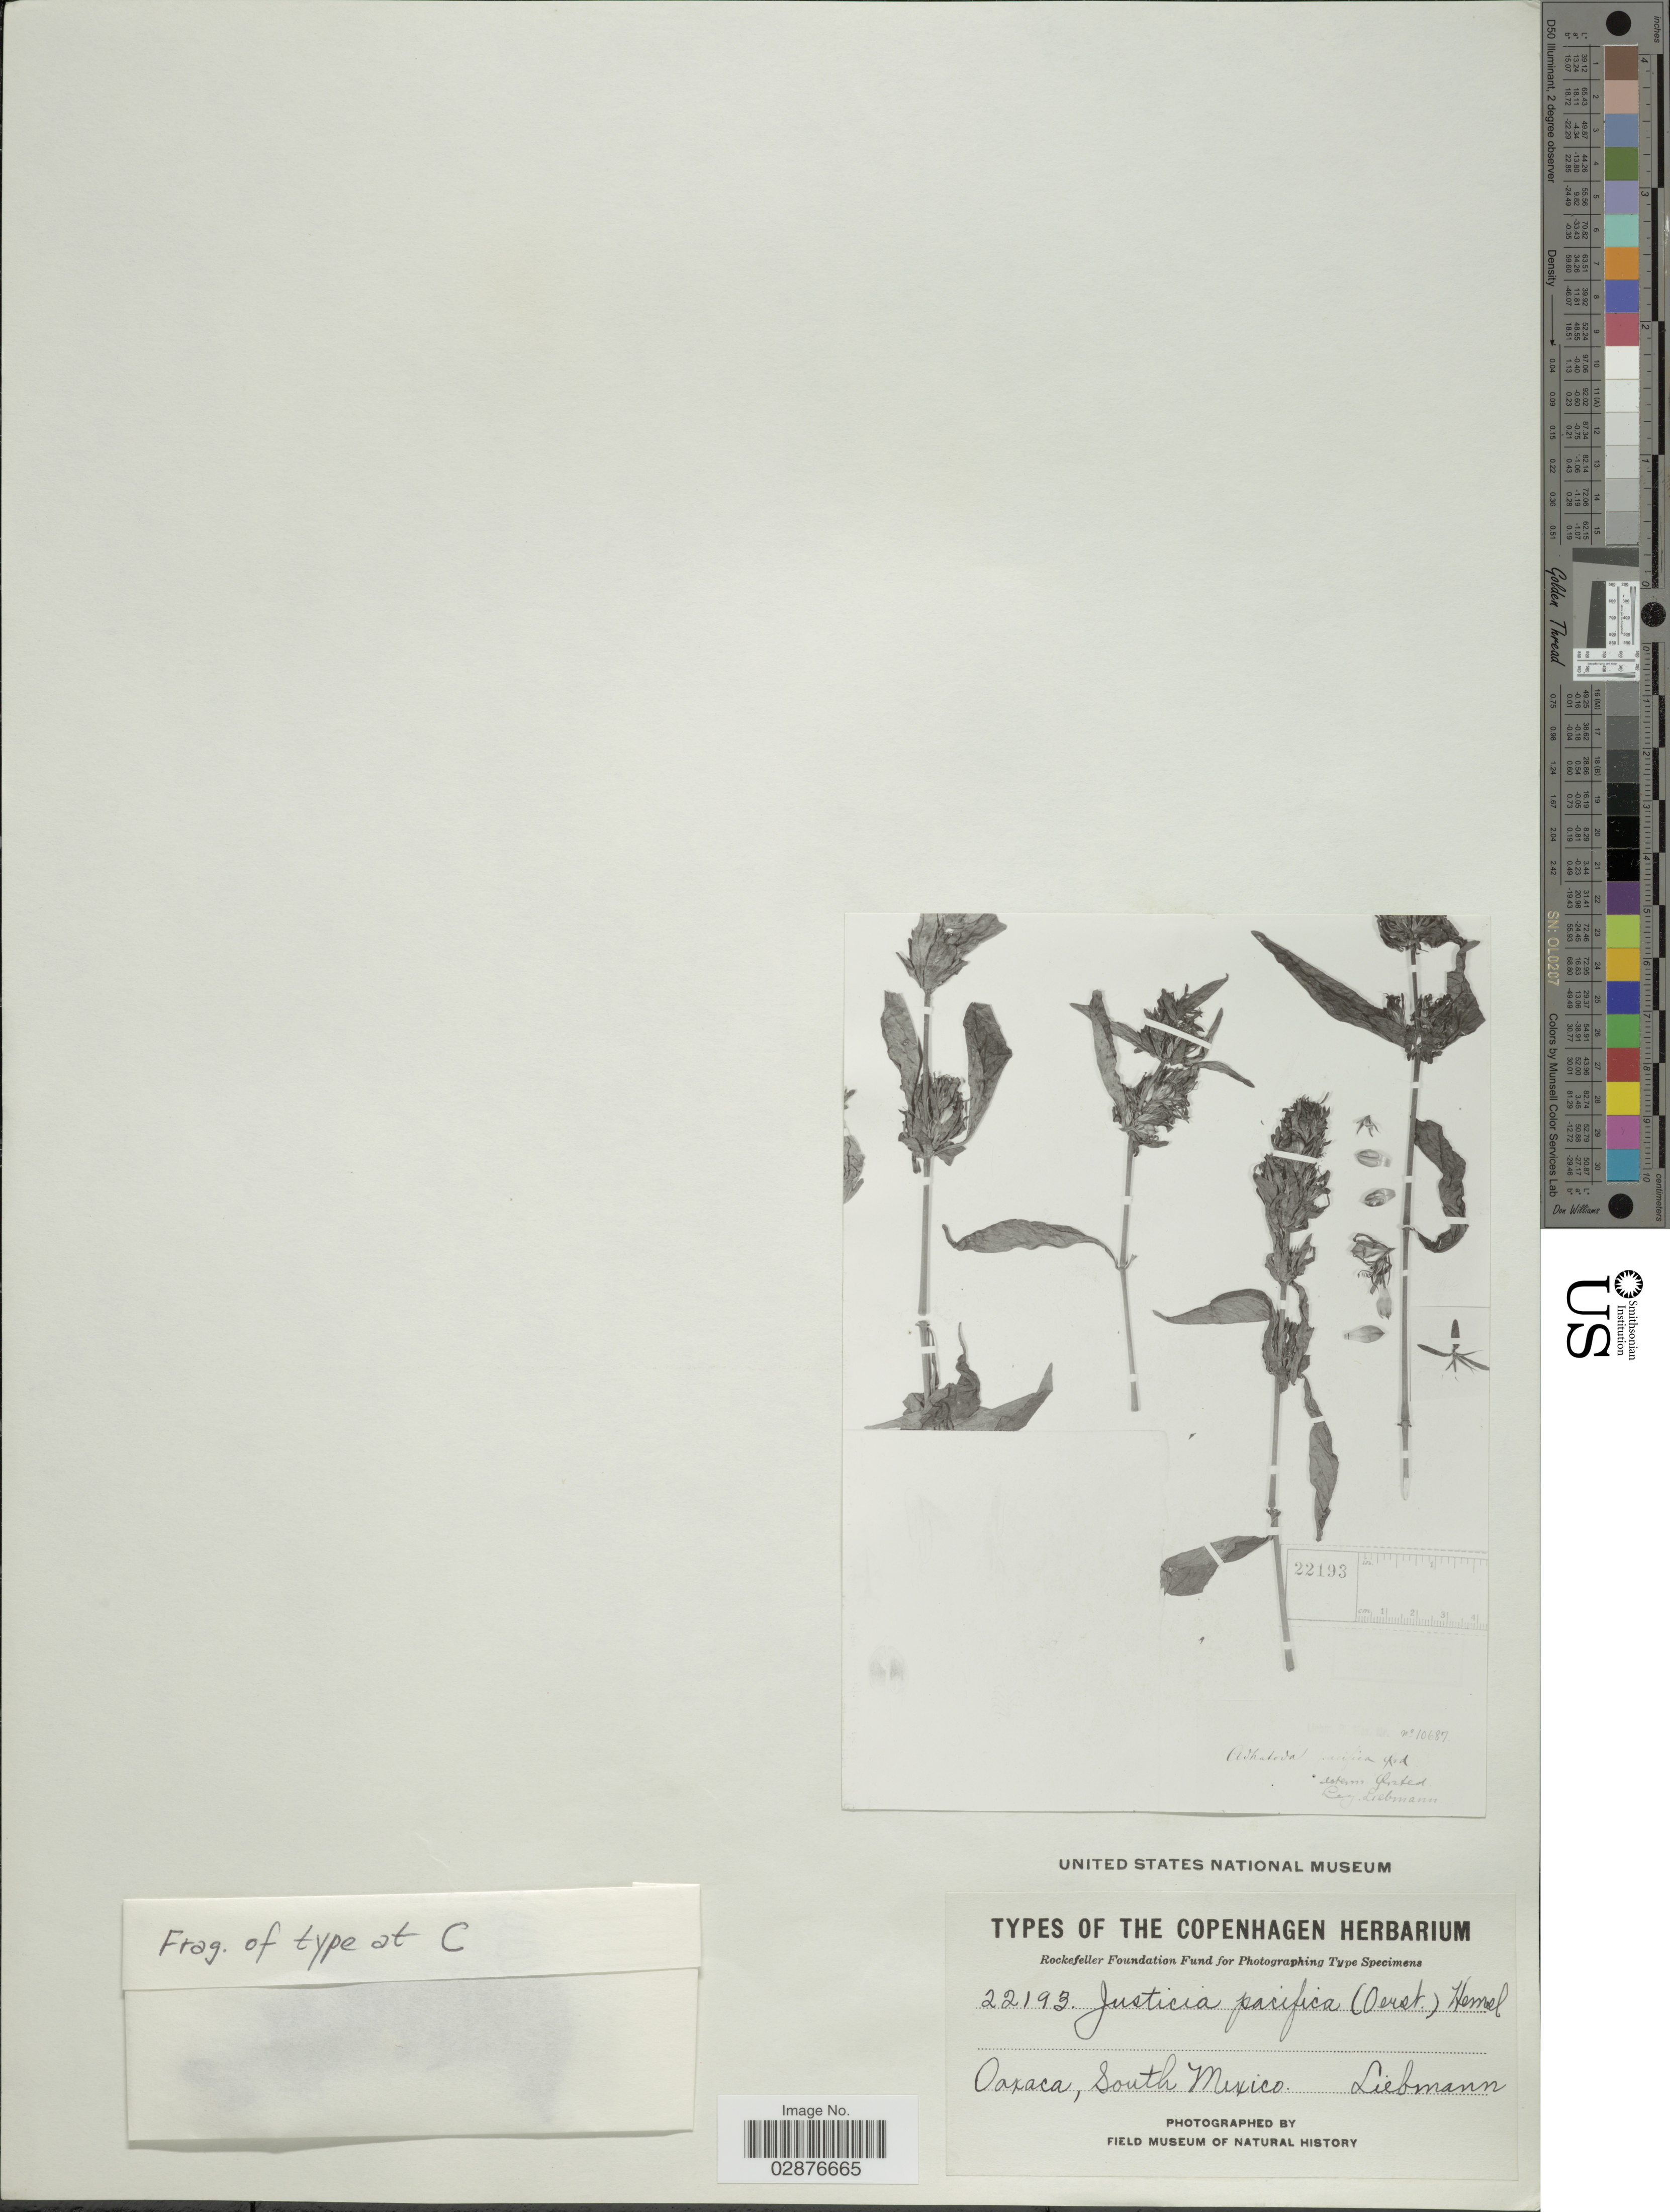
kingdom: Plantae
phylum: Tracheophyta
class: Magnoliopsida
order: Lamiales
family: Acanthaceae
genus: Justicia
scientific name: Justicia pacifica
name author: (Oerst.) Hemsl.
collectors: Liebmann, --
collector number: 22193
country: Mexico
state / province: Oaxaca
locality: South Mexico.